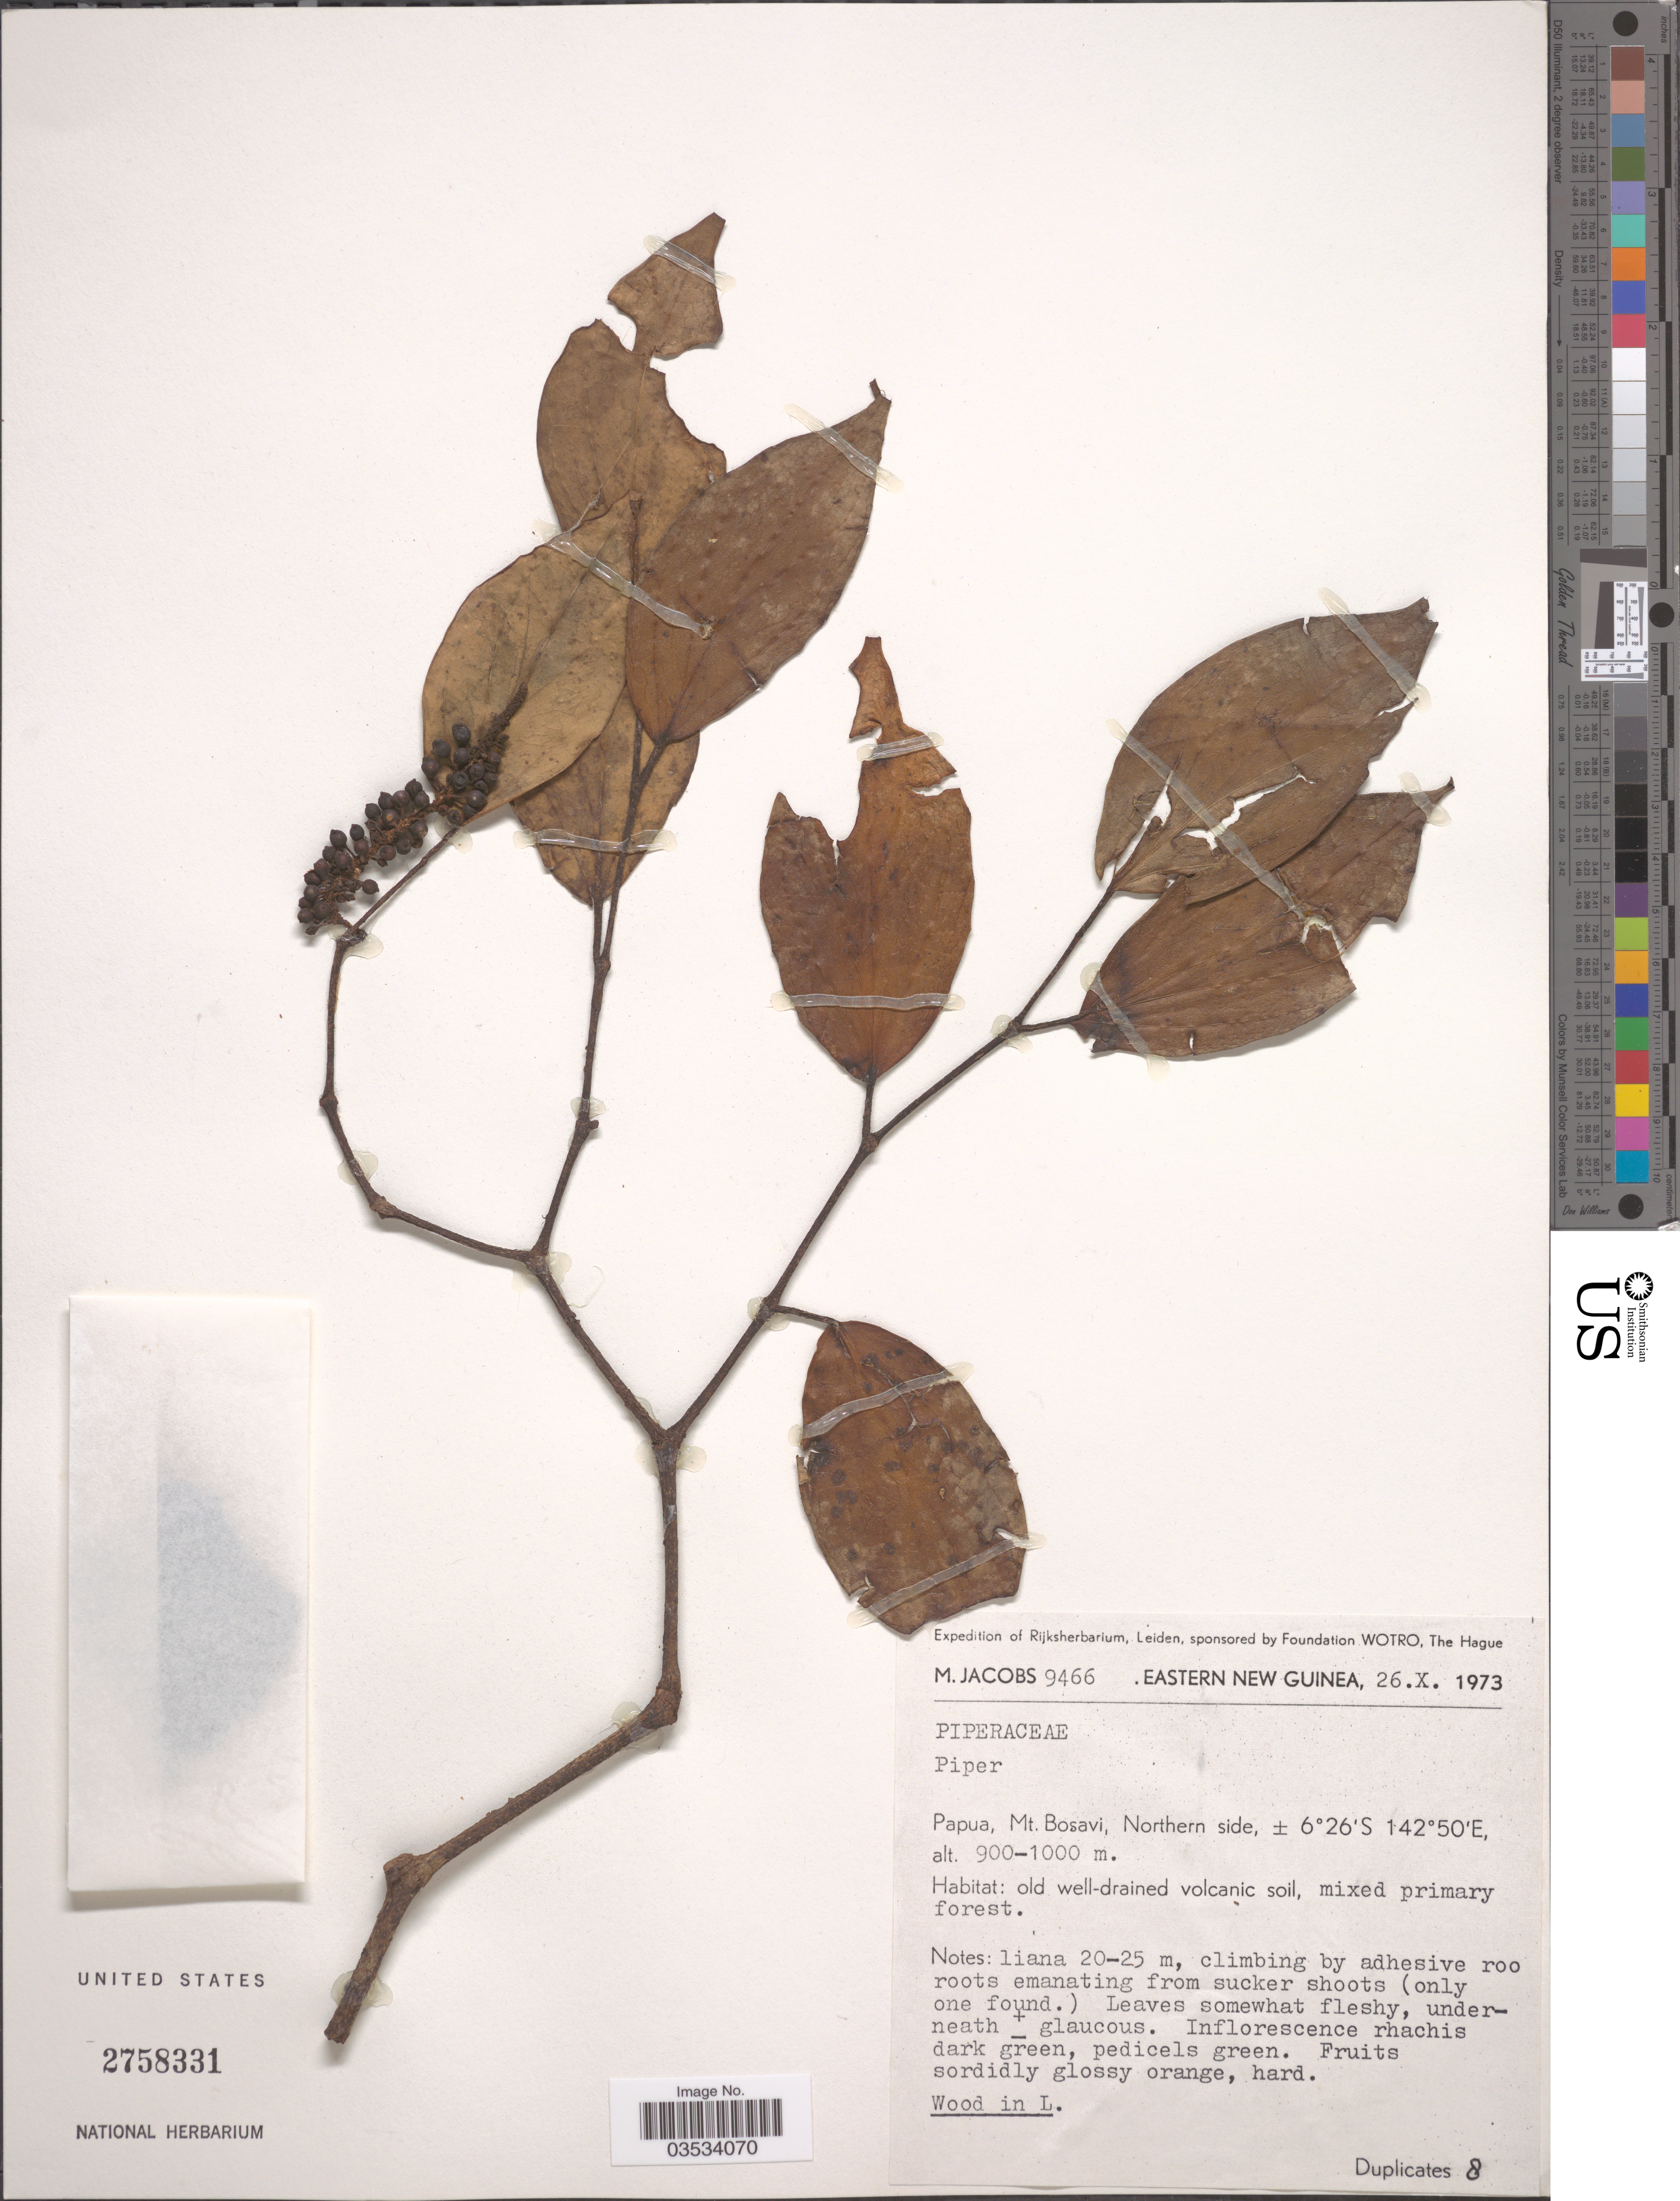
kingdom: Plantae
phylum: Tracheophyta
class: Magnoliopsida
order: Piperales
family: Piperaceae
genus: Piper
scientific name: Piper sp.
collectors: M. Jacobs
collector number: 9466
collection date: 1973-10-26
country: Papua New Guinea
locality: Eastern New Guinea. Papua, Mt. Bosavi, Northern side.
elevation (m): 900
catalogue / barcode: US 2758331